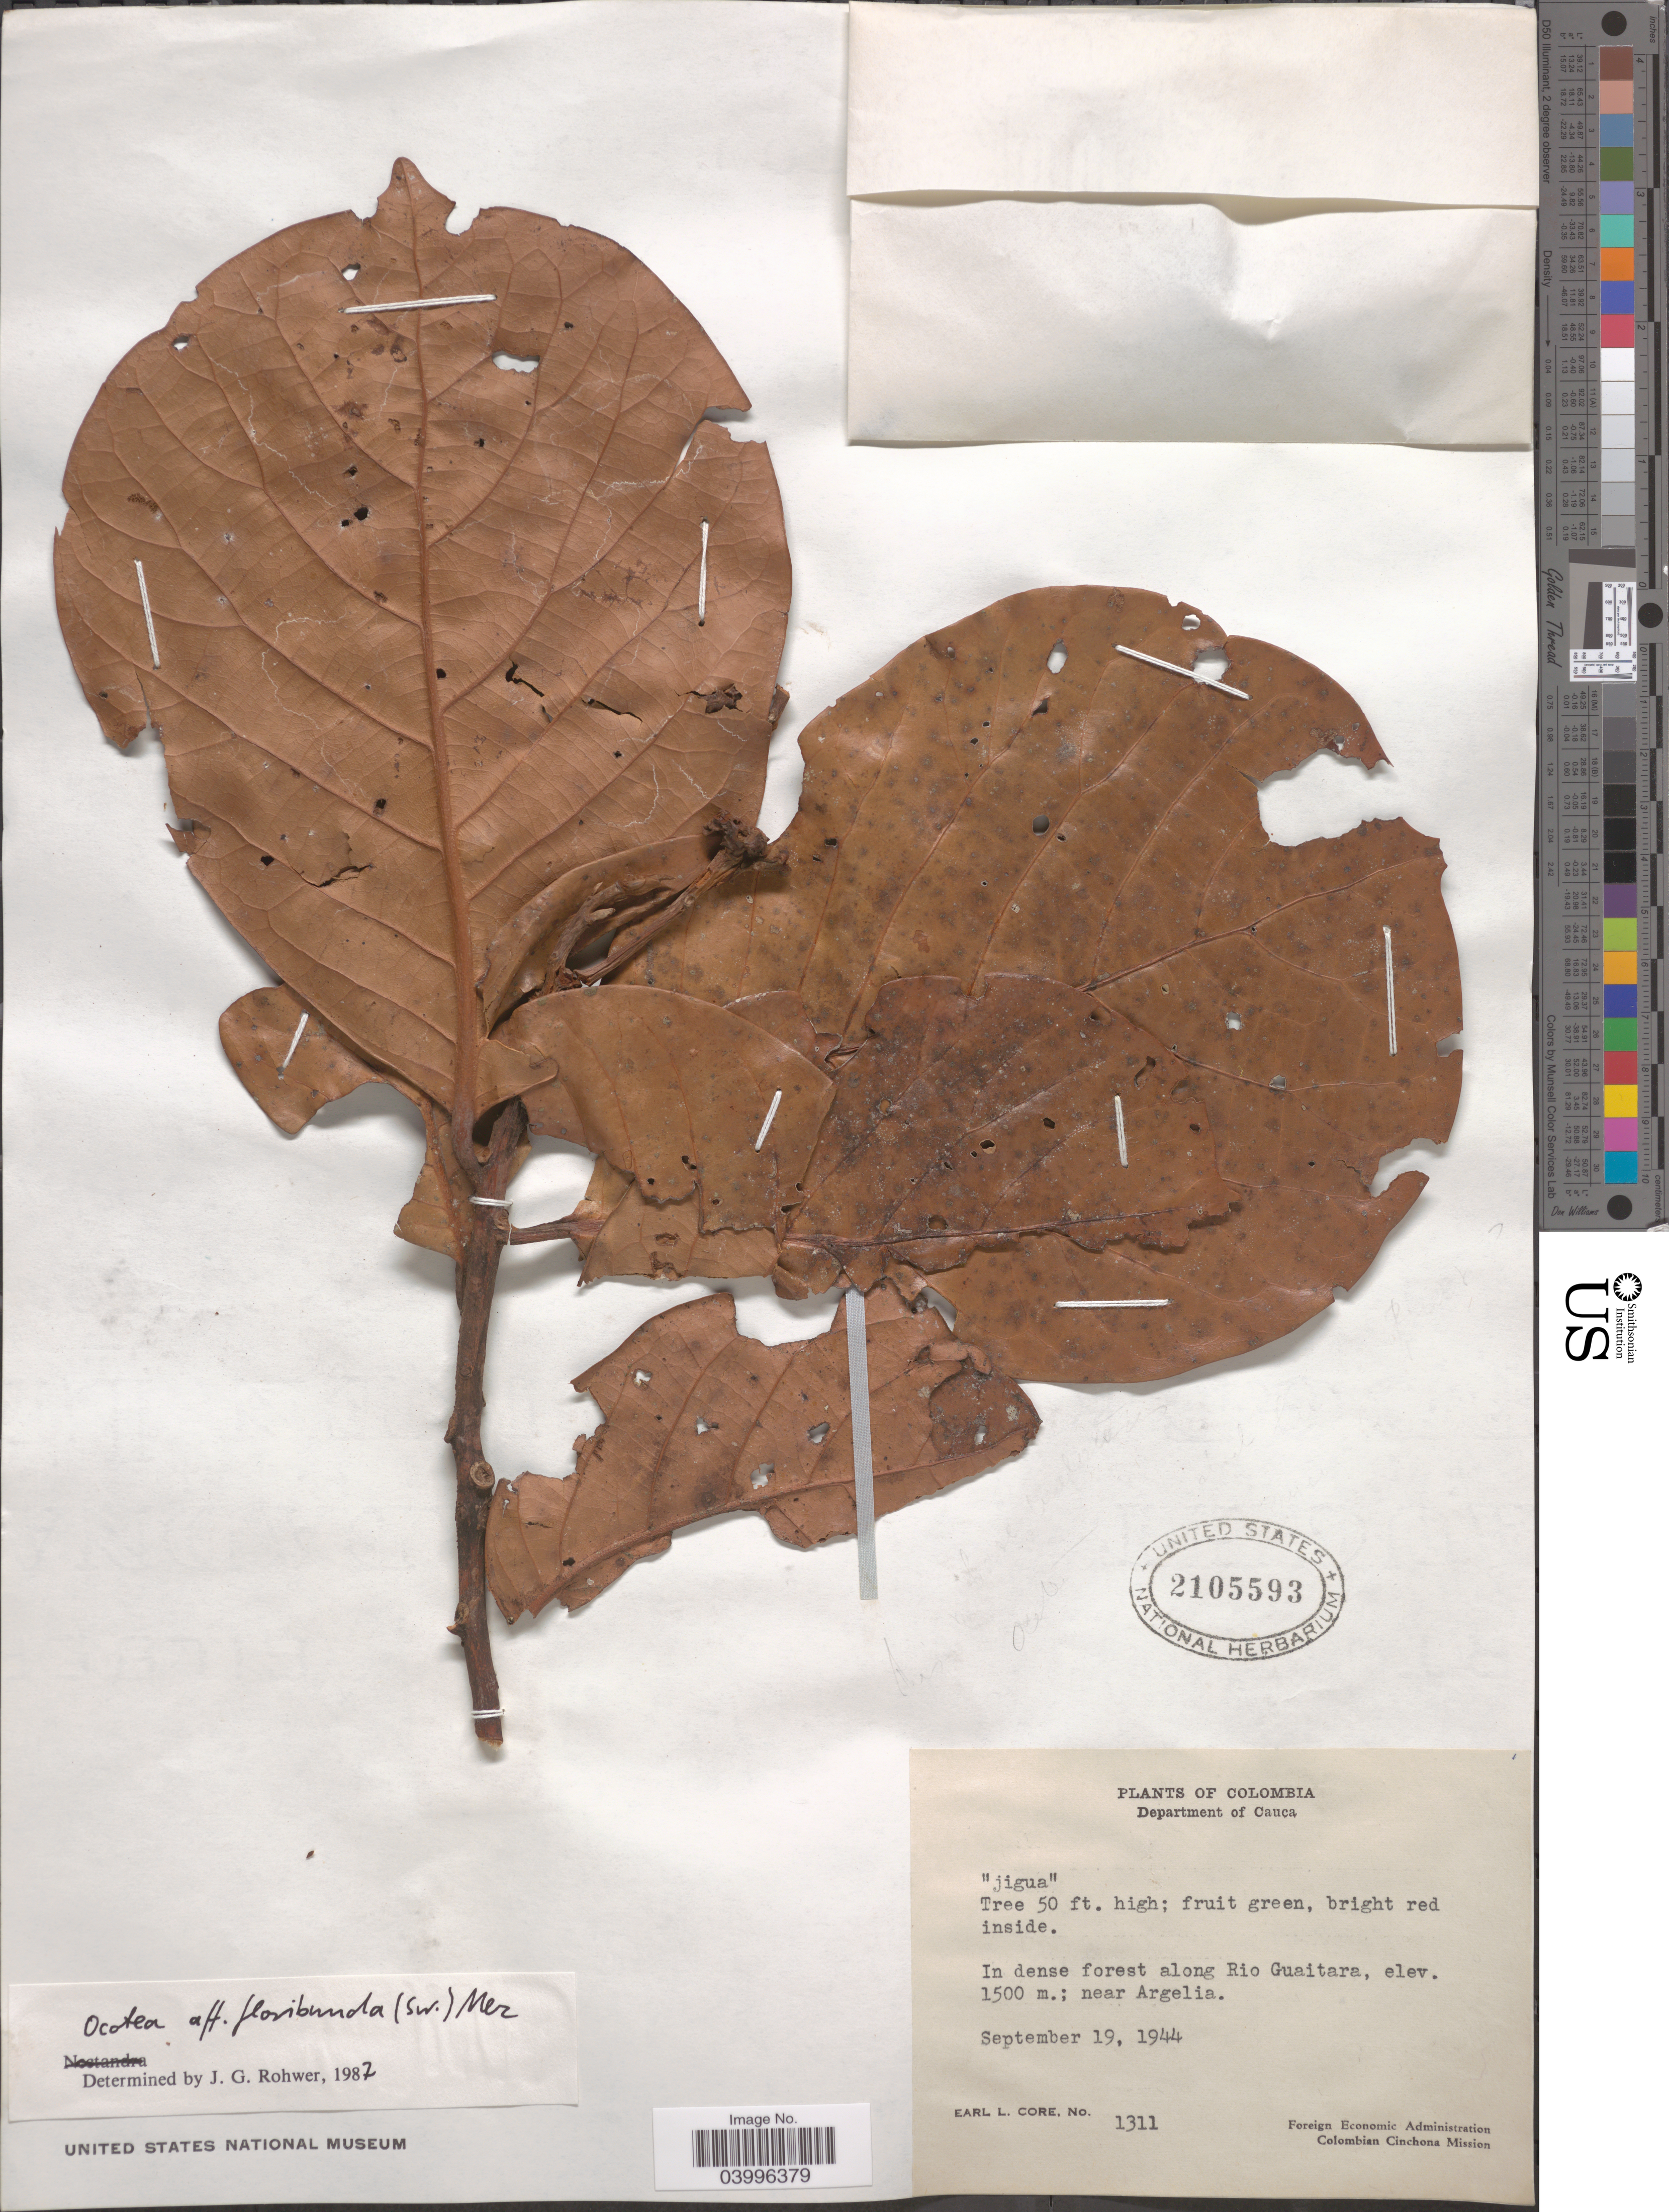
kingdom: Plantae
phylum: Tracheophyta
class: Magnoliopsida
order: Laurales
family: Lauraceae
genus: Ocotea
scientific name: Ocotea floribunda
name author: (Sw.) Mez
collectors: E. L. Core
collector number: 1311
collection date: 1944-09-19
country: Colombia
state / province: Cauca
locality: Department of Cauca. In dense forest along Rio Guaitara, near Argelia.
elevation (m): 1500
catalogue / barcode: US 2105593